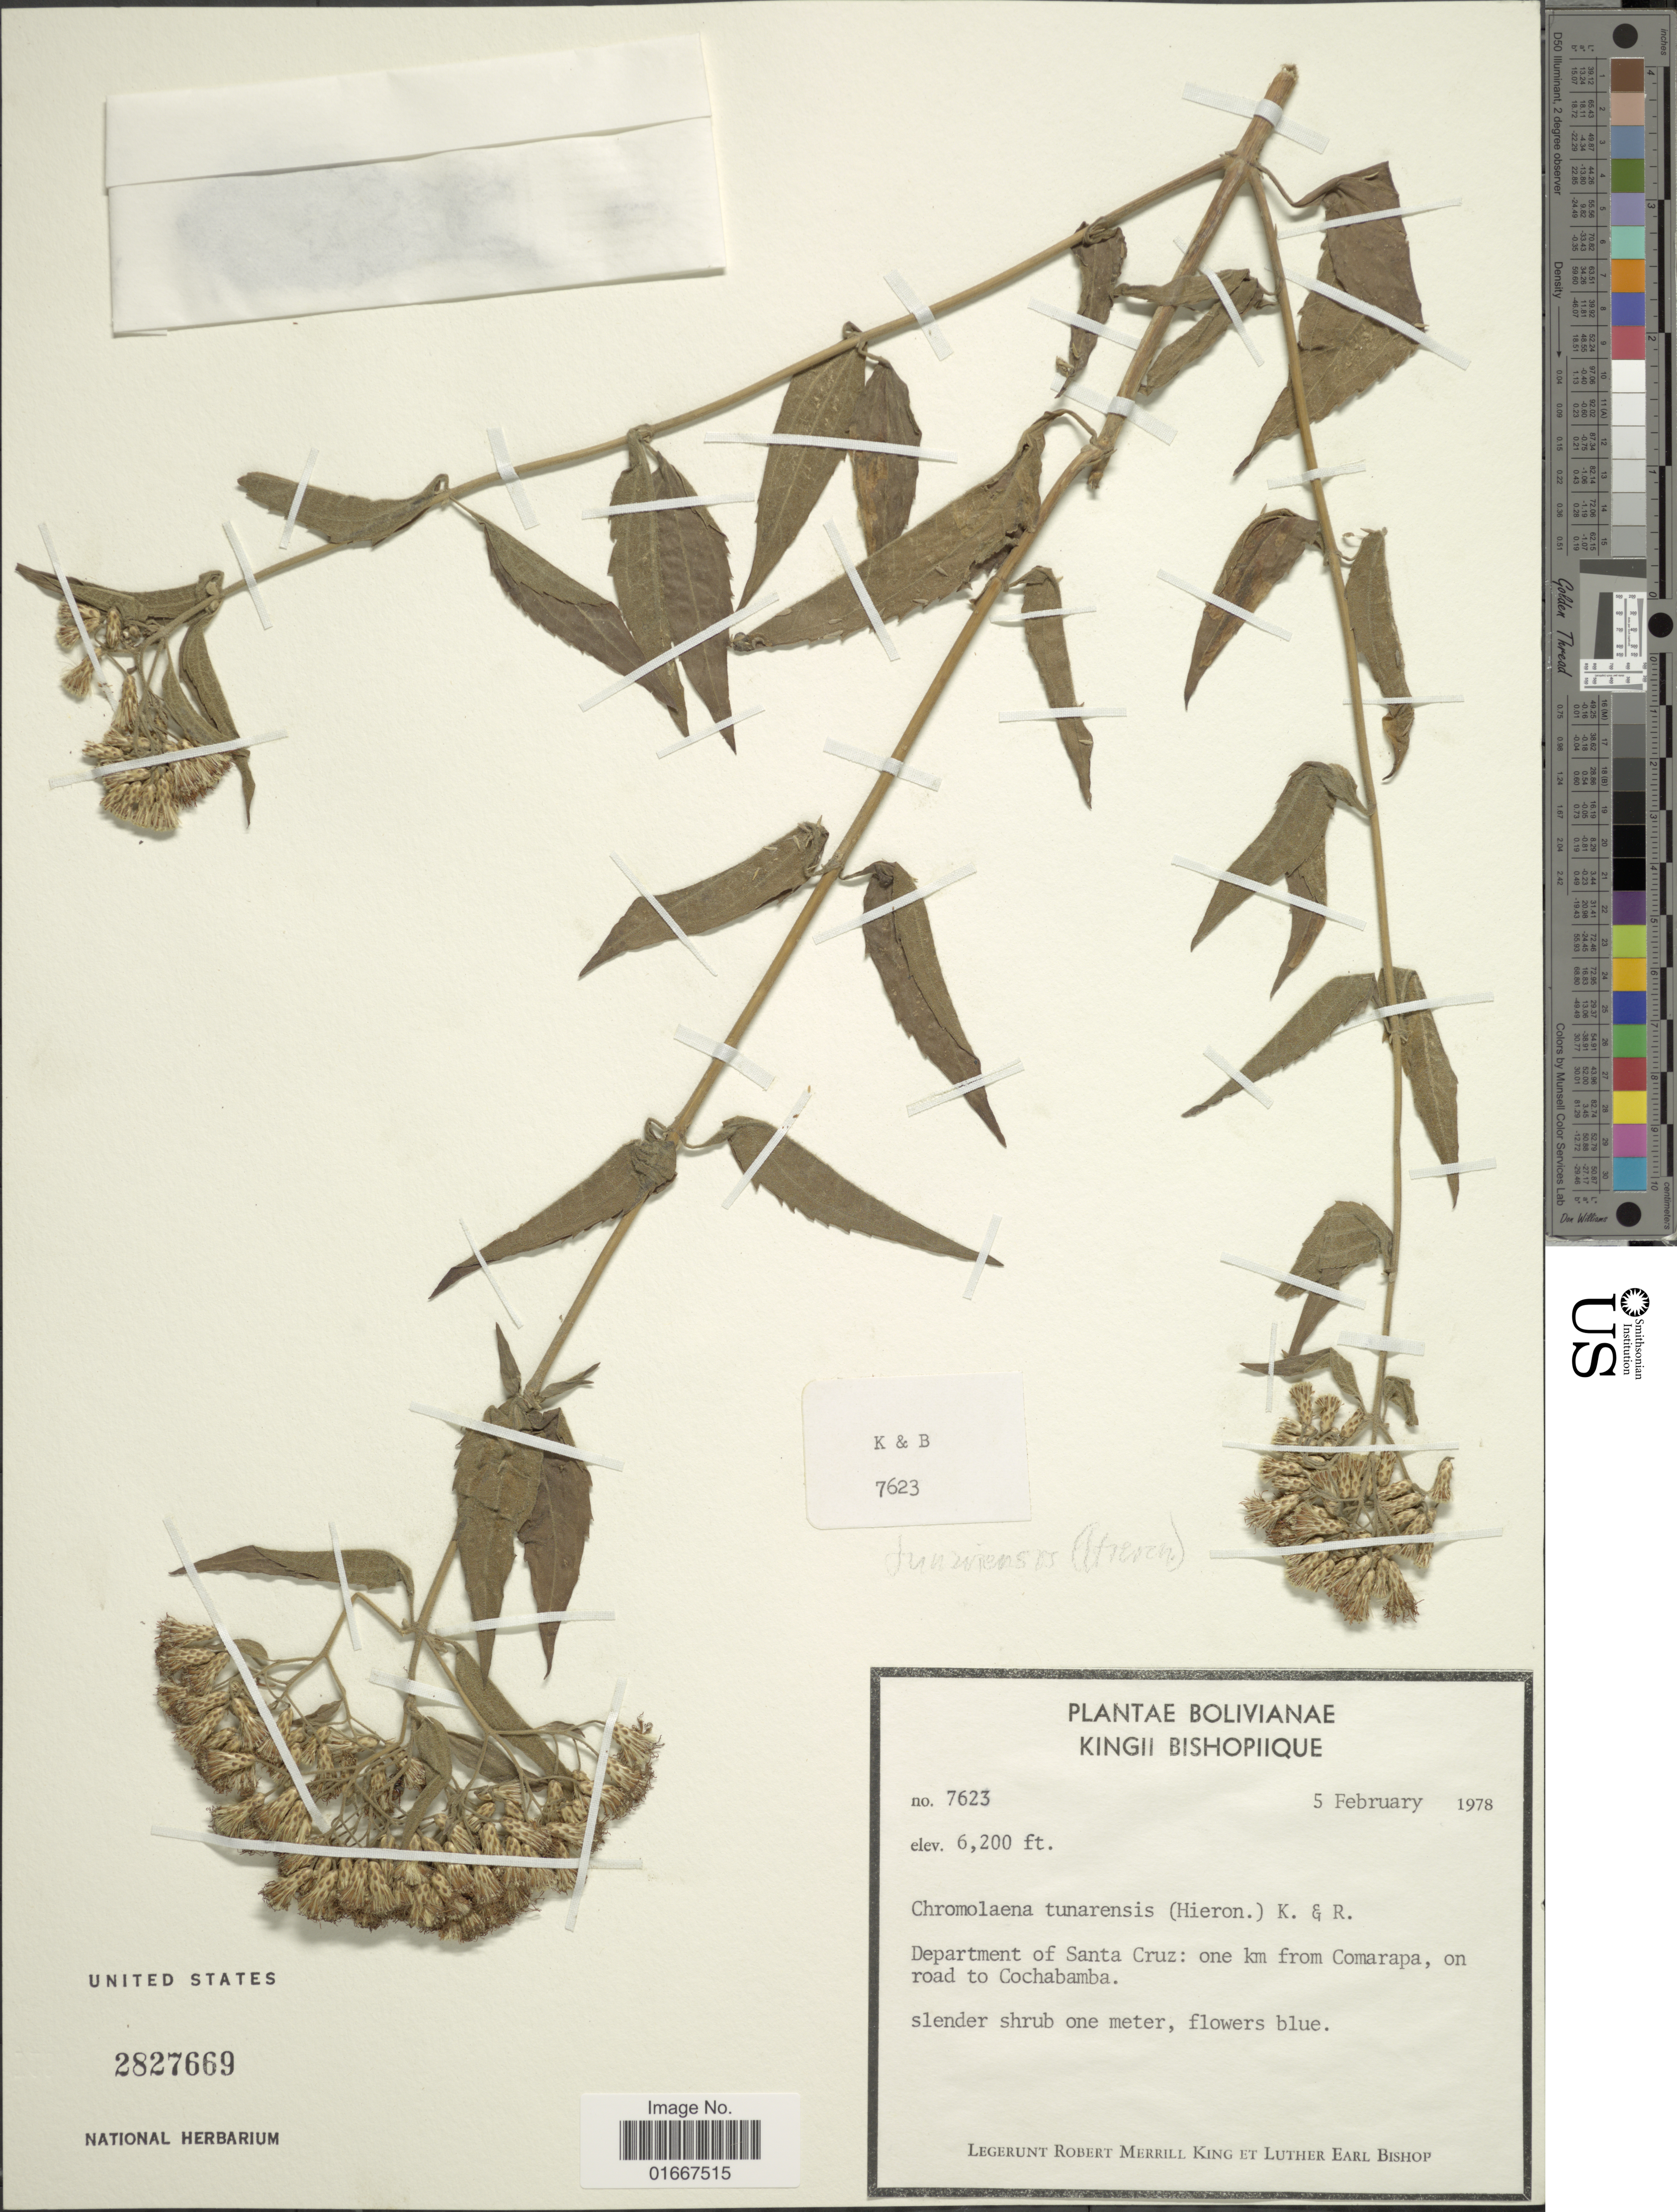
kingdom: Plantae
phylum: Tracheophyta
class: Magnoliopsida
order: Asterales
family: Asteraceae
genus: Chromolaena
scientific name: Chromolaena tunariensis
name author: (Hieron.) R.M. King & H. Rob.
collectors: R. M. King & L. E. Bishop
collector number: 7623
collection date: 1978-02-05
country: Bolivia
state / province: Santa Cruz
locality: One km from Comarapa, on road to Cochabamba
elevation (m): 1890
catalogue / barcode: US 2827669